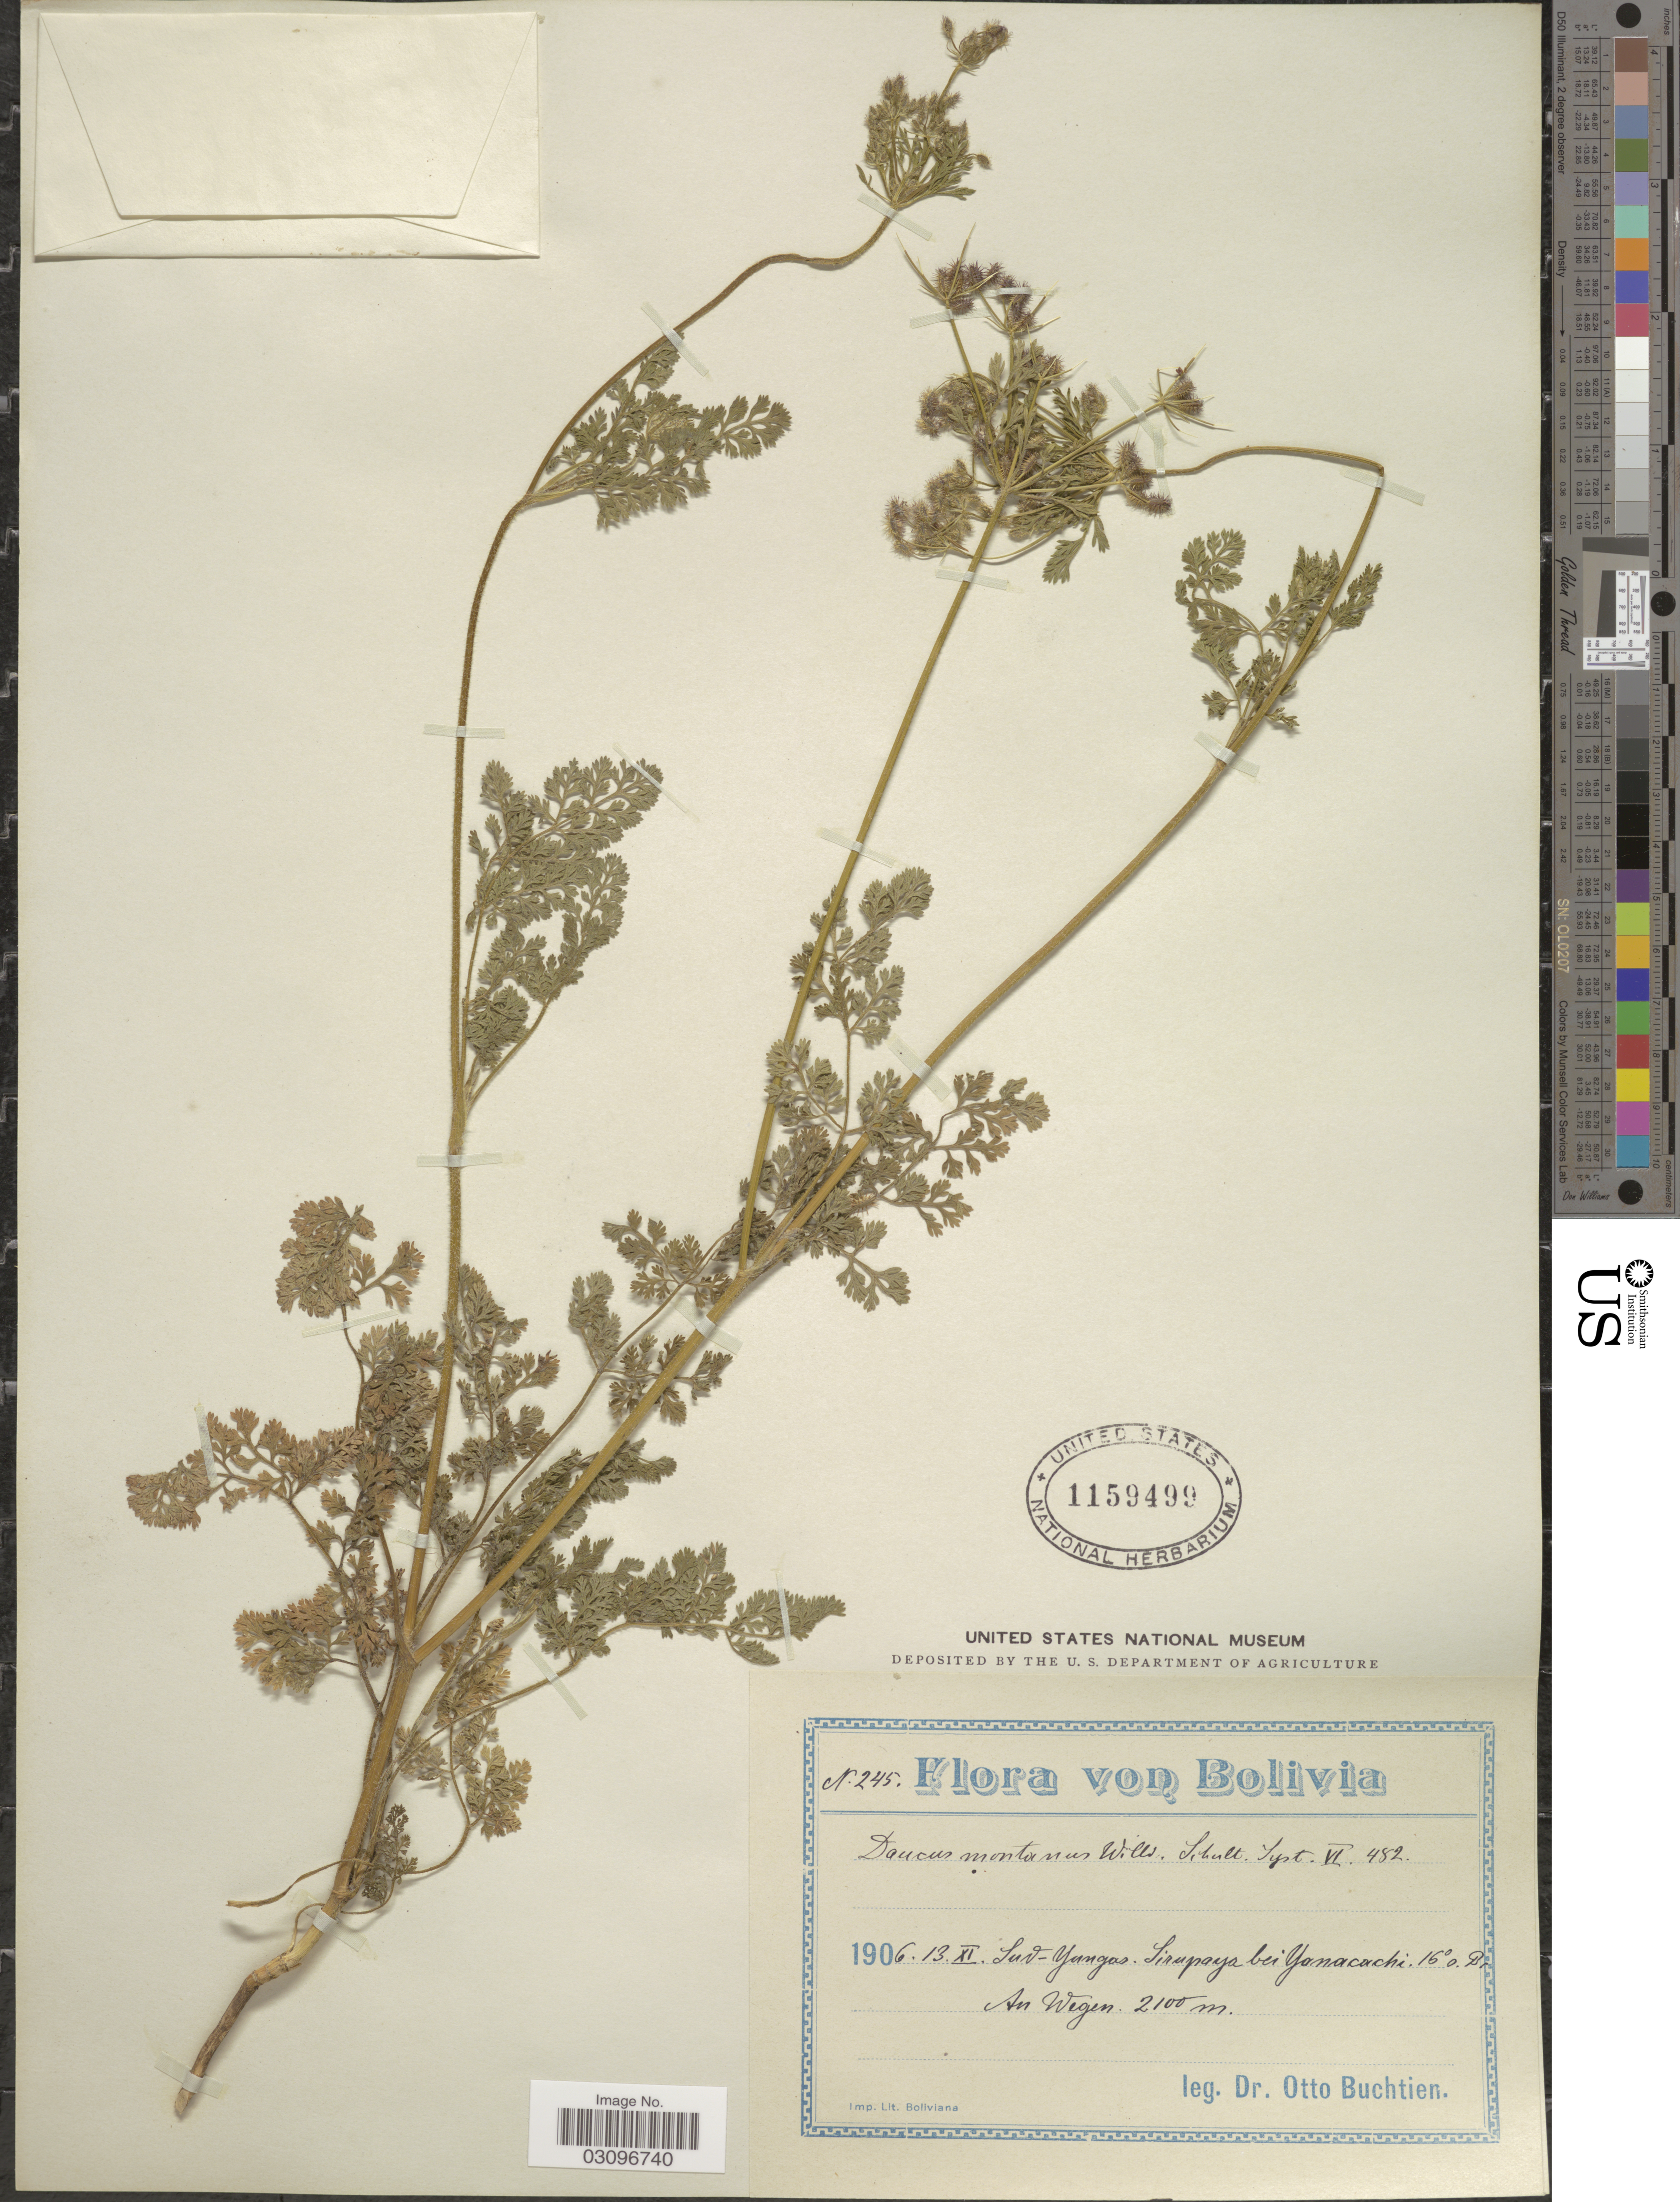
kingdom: Plantae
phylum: Tracheophyta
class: Magnoliopsida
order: Apiales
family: Apiaceae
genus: Daucus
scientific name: Daucus montanus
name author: Humb. & Bonpl. ex Spreng.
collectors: O. Buchtien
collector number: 245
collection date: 1906-11-13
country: Bolivia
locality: Sud-Yungas. Sirupaya bei Yanacachi. An Wegen.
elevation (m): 2100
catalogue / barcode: US 1159499